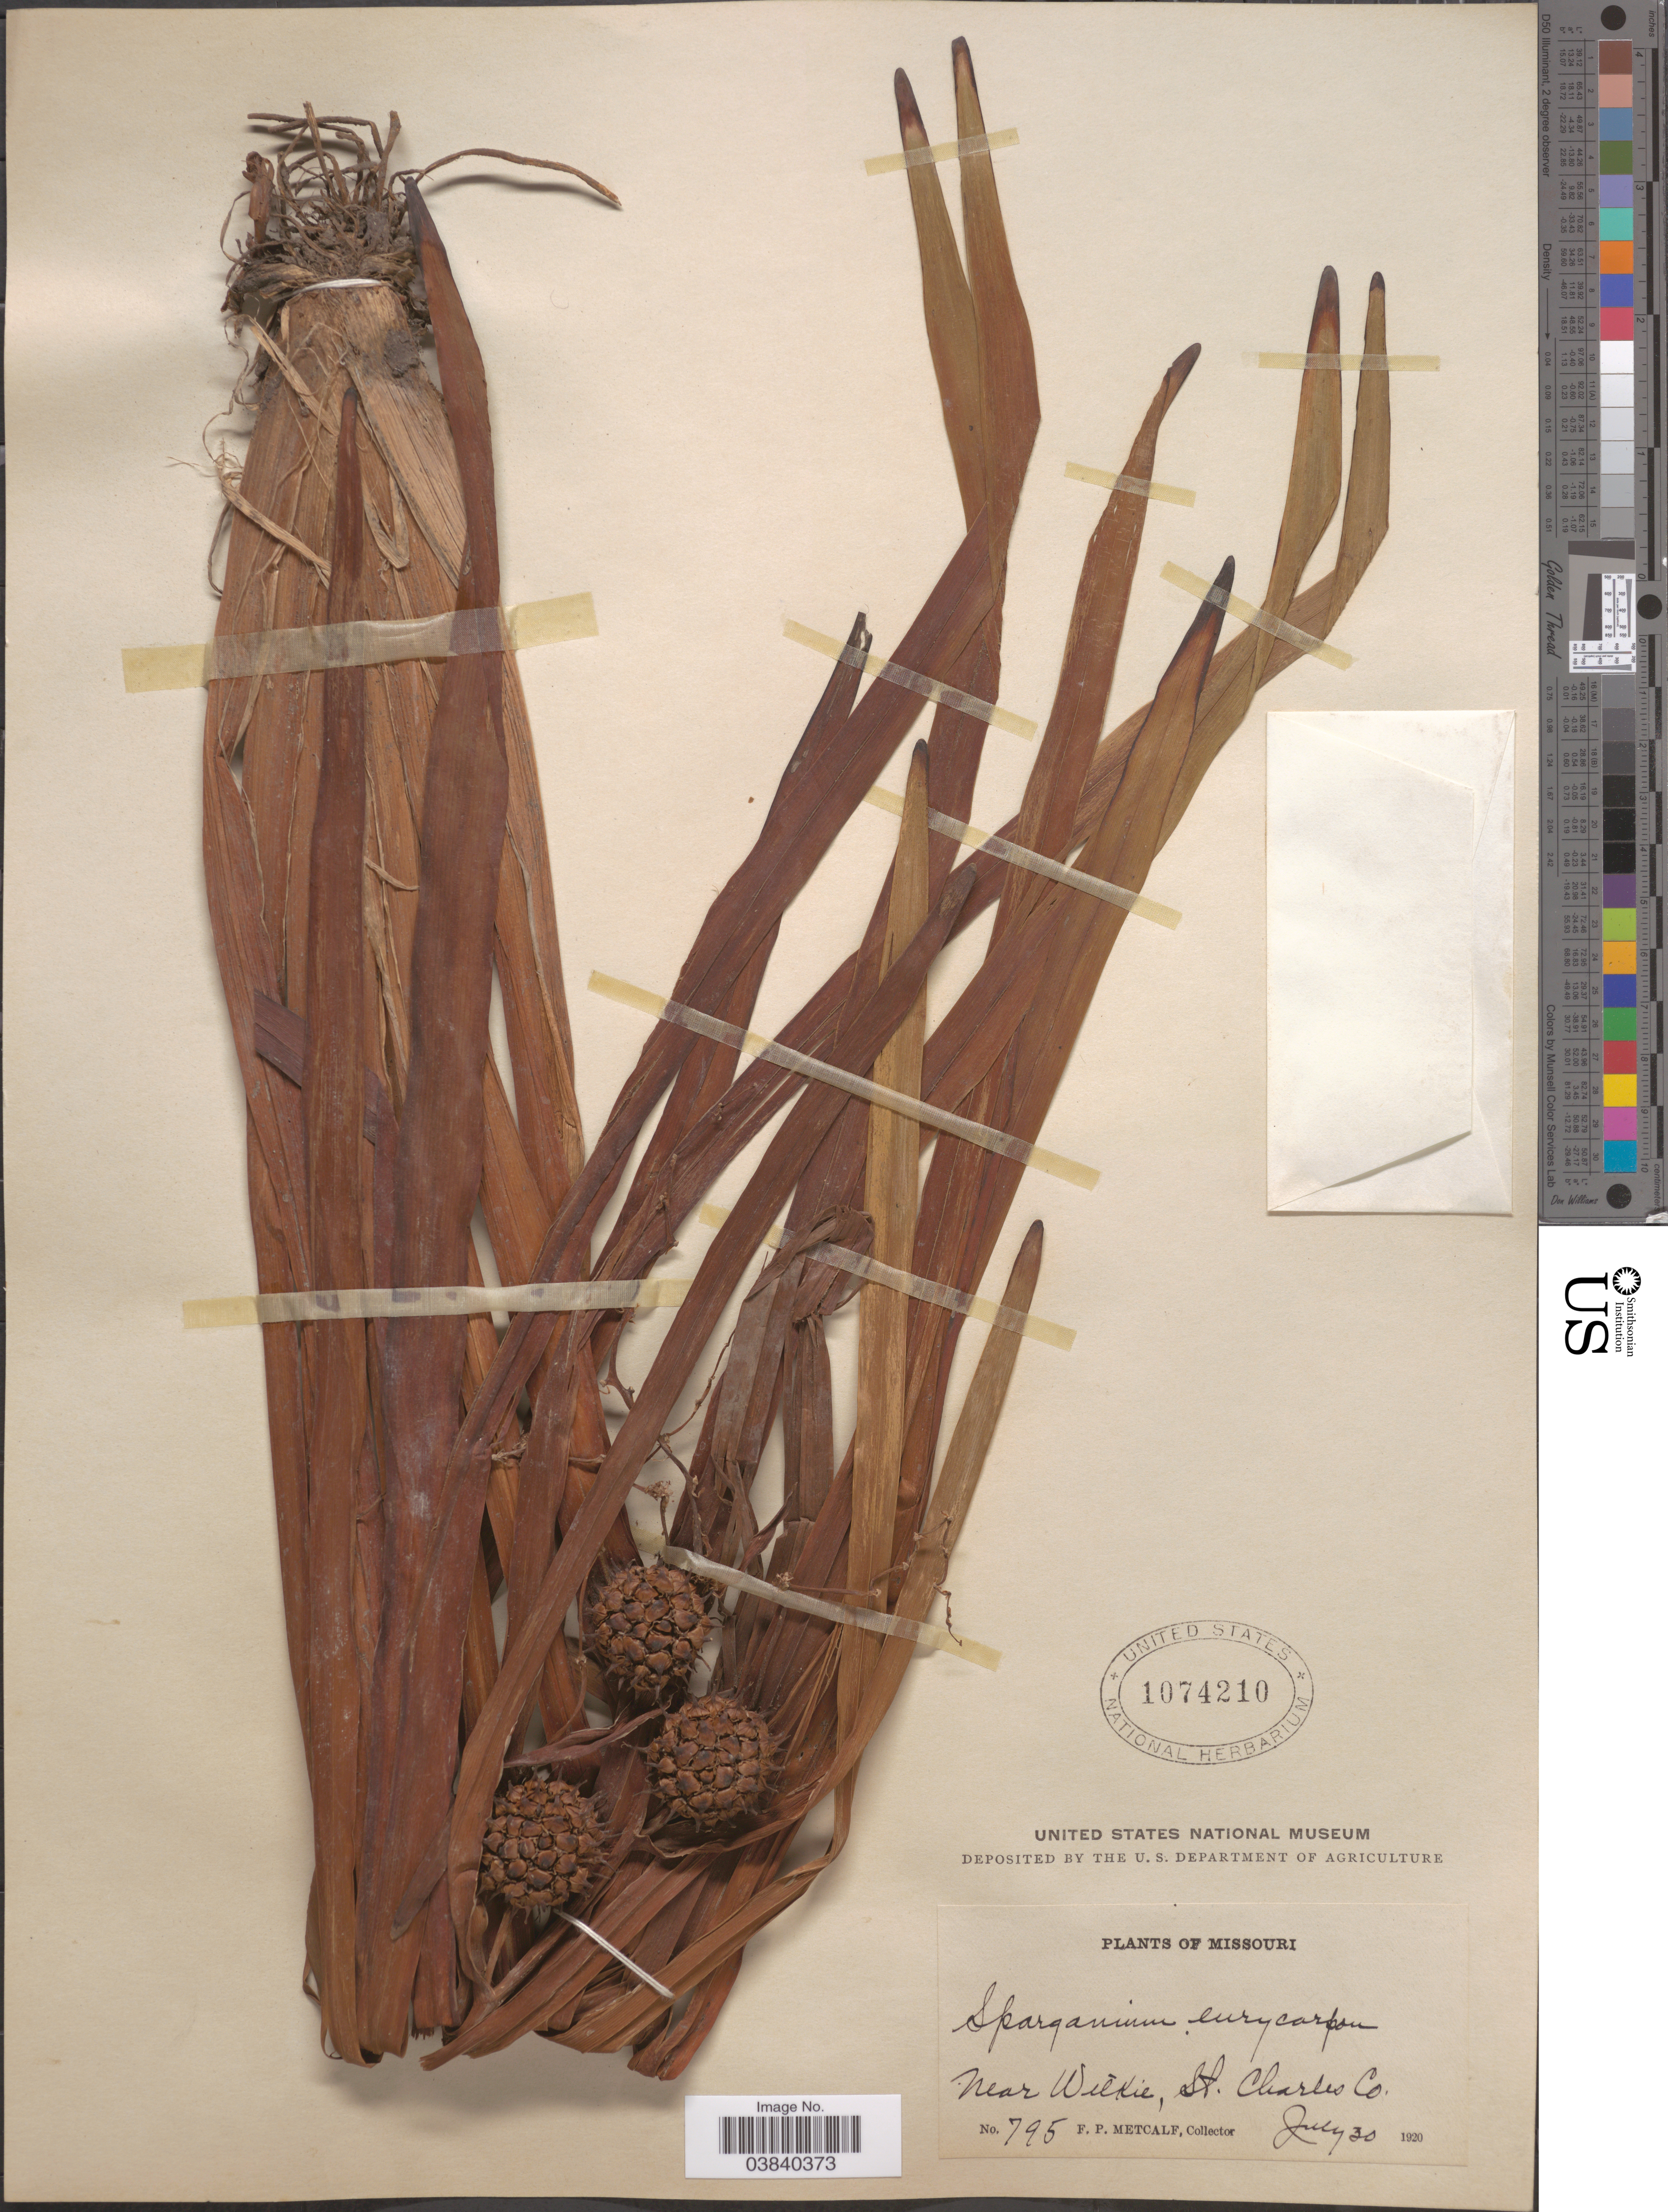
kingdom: Plantae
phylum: Tracheophyta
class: Liliopsida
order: Poales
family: Typhaceae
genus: Sparganium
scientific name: Sparganium eurycarpum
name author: Engelm.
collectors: F. Metcalf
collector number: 795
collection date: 1920-07-30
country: United States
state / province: Missouri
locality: Near Wilkie, St. Charles Co.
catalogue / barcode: US 1074210